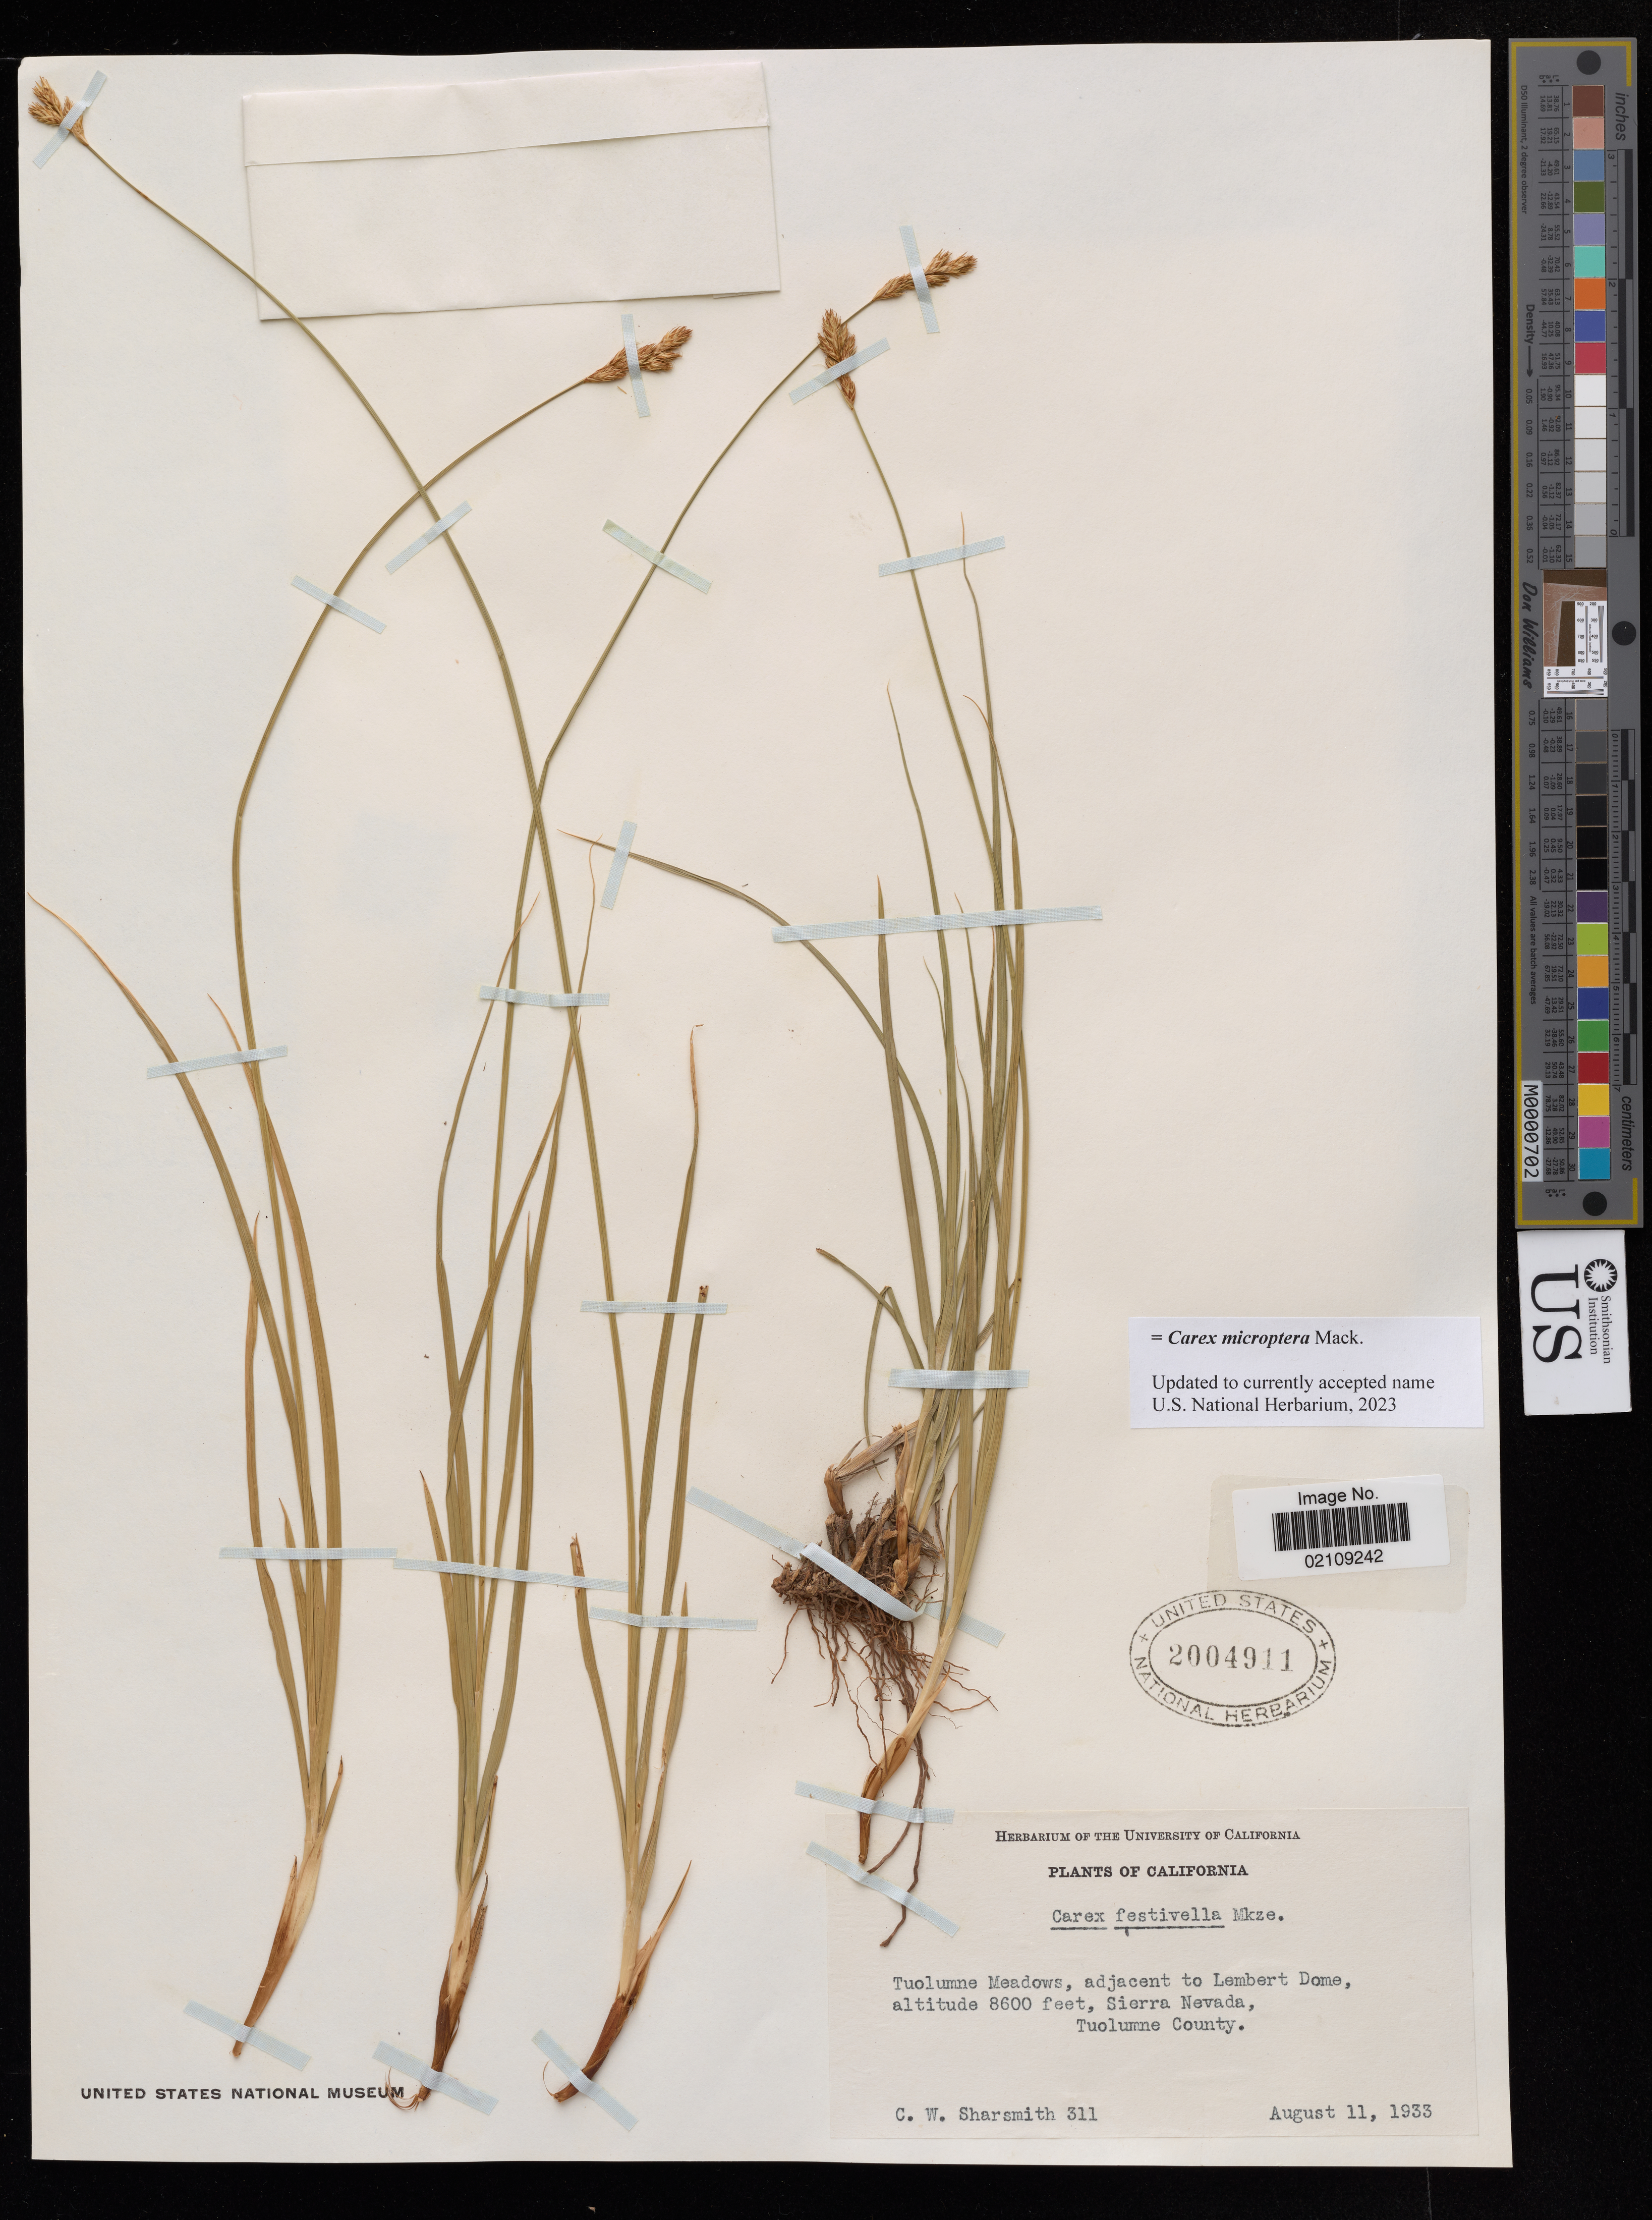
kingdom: Plantae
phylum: Tracheophyta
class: Liliopsida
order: Poales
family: Cyperaceae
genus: Carex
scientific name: Carex microptera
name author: Mack.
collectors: C. Sharsmith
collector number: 311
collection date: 1933-08-11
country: United States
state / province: California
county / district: Tuolumne Co.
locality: Tuolumne Meadows, adjacent to Lembert Bome, Sierra Nevada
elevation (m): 2621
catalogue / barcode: US 2004911